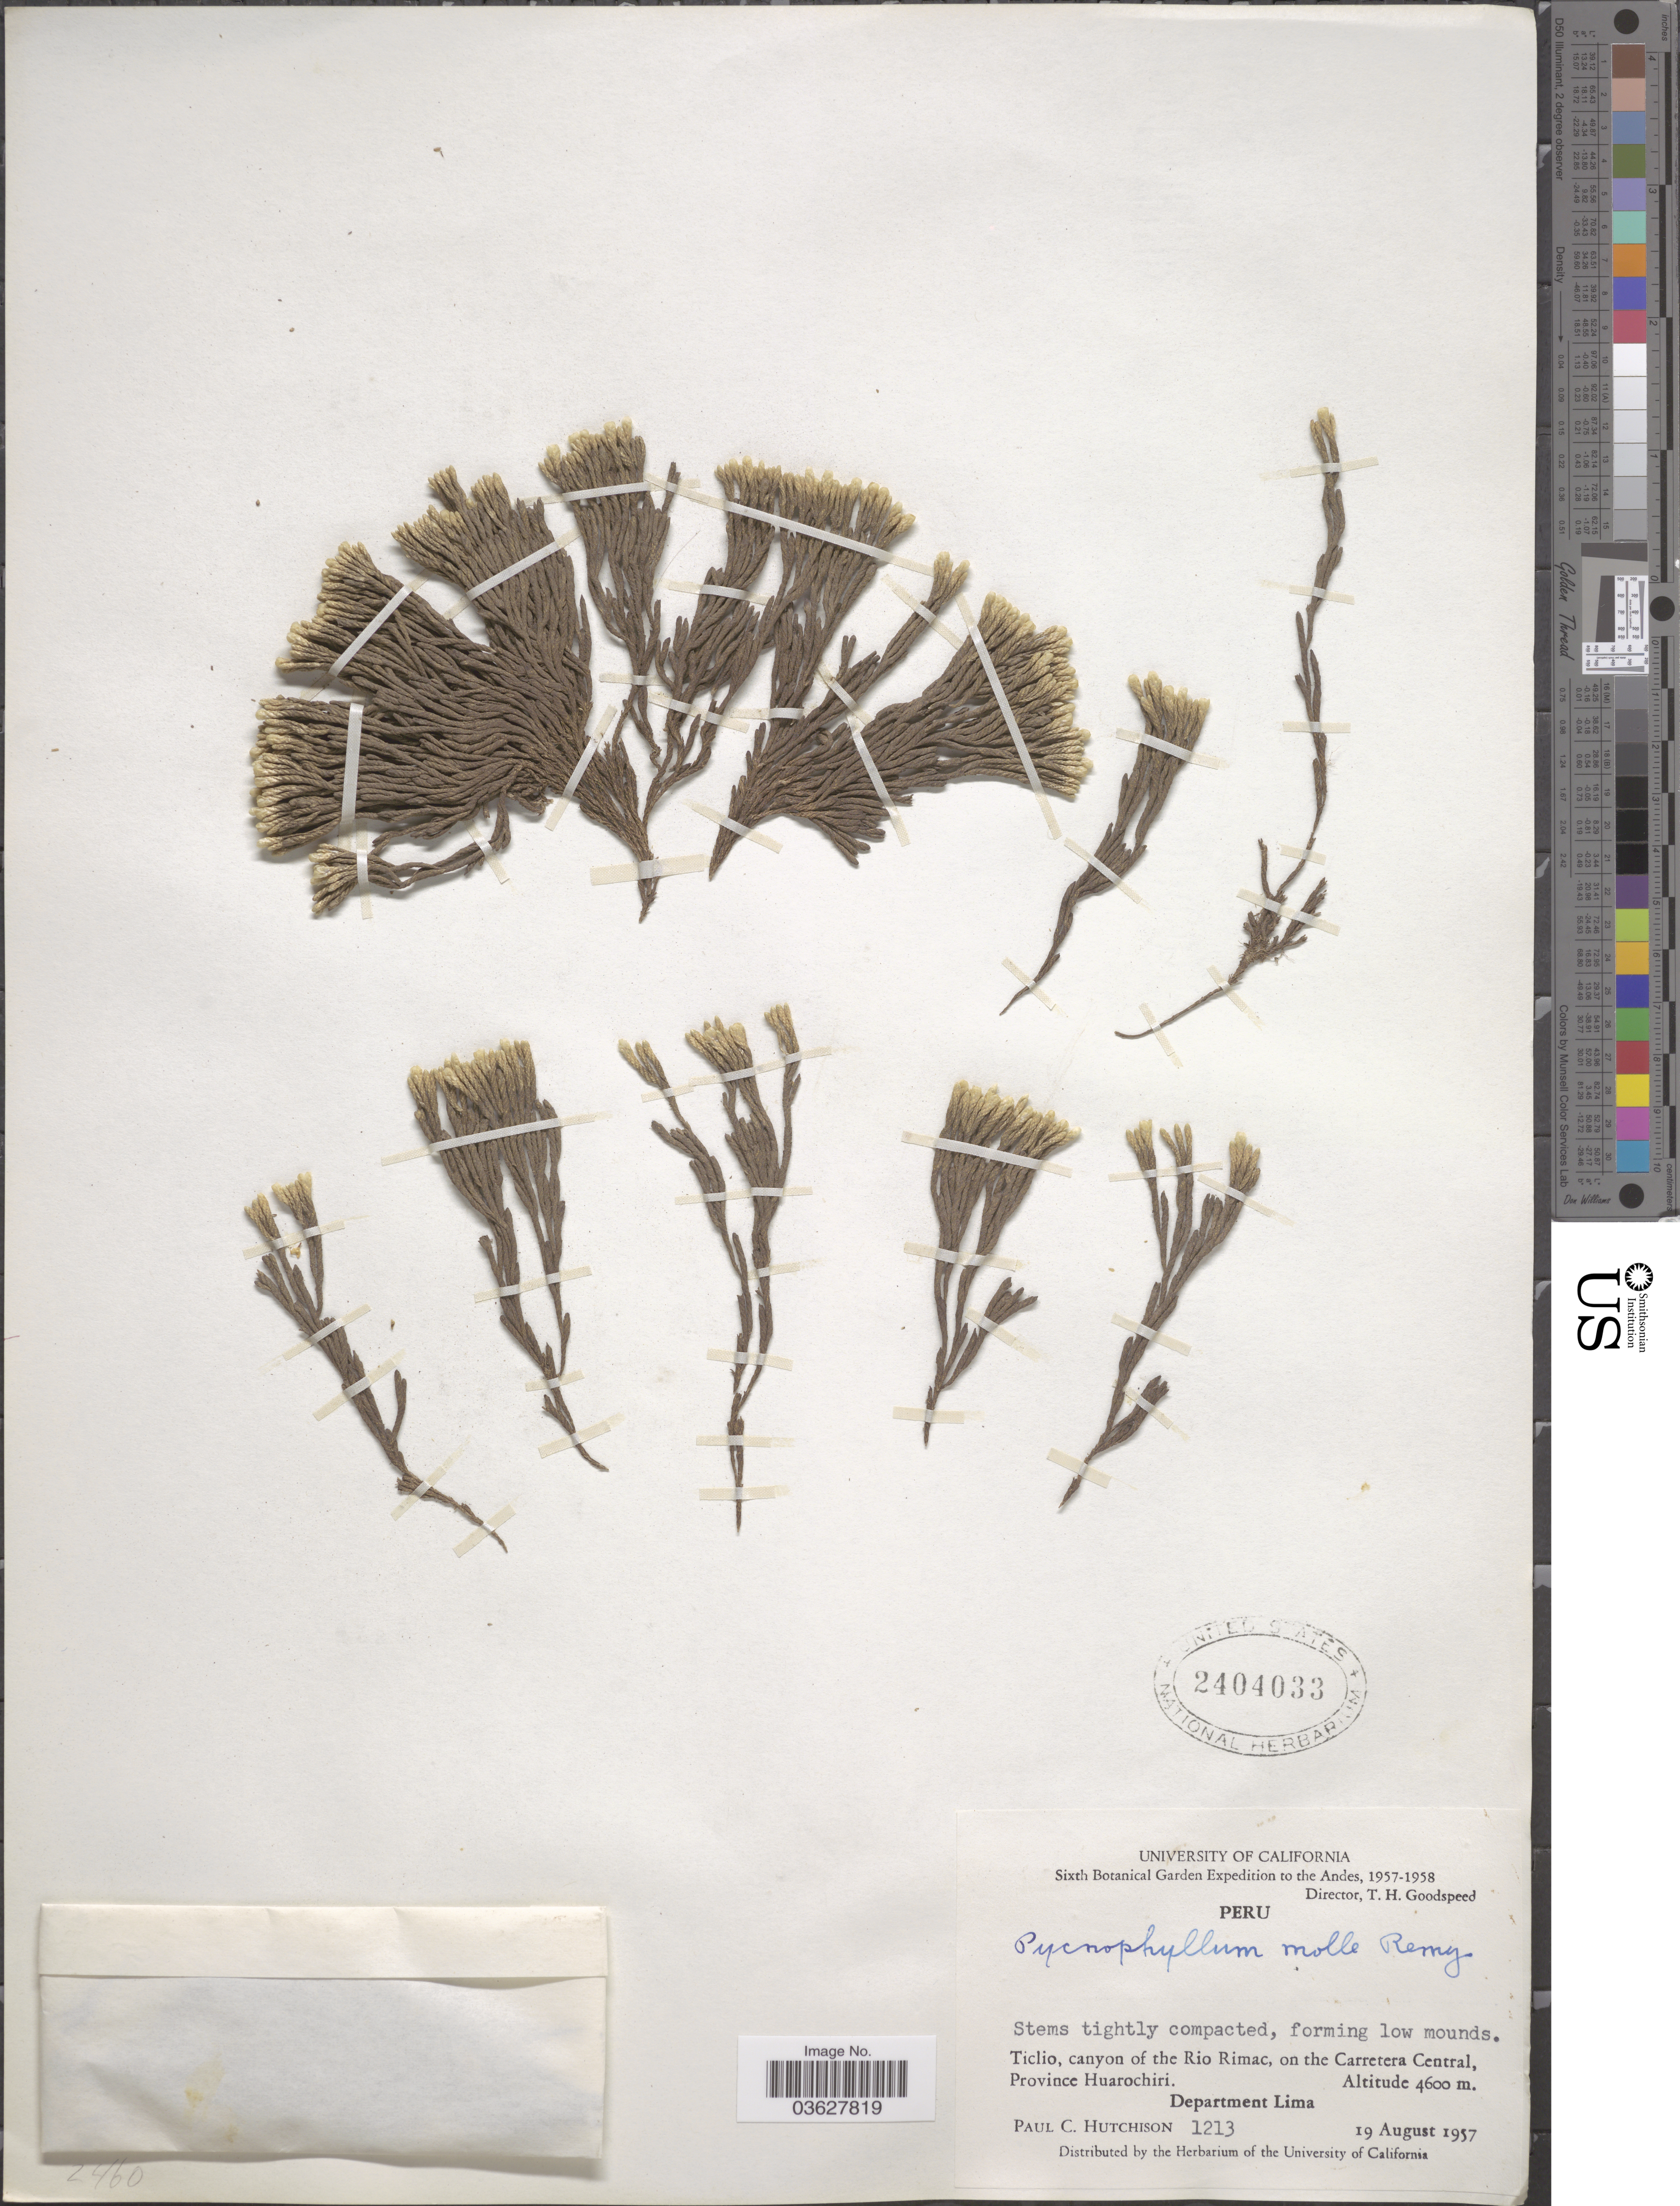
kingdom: Plantae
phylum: Tracheophyta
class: Magnoliopsida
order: Caryophyllales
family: Caryophyllaceae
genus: Pycnophyllum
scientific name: Pycnophyllum molle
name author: J. Rémy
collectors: P. C. Hutchison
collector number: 1213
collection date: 1957-08-19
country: Peru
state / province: Lima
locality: Andes. Ticlio, canyon of the Rio Rimac, on the Carretera Central, Province Huarochiri. Department Lima.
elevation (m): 4600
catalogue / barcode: US 2404033